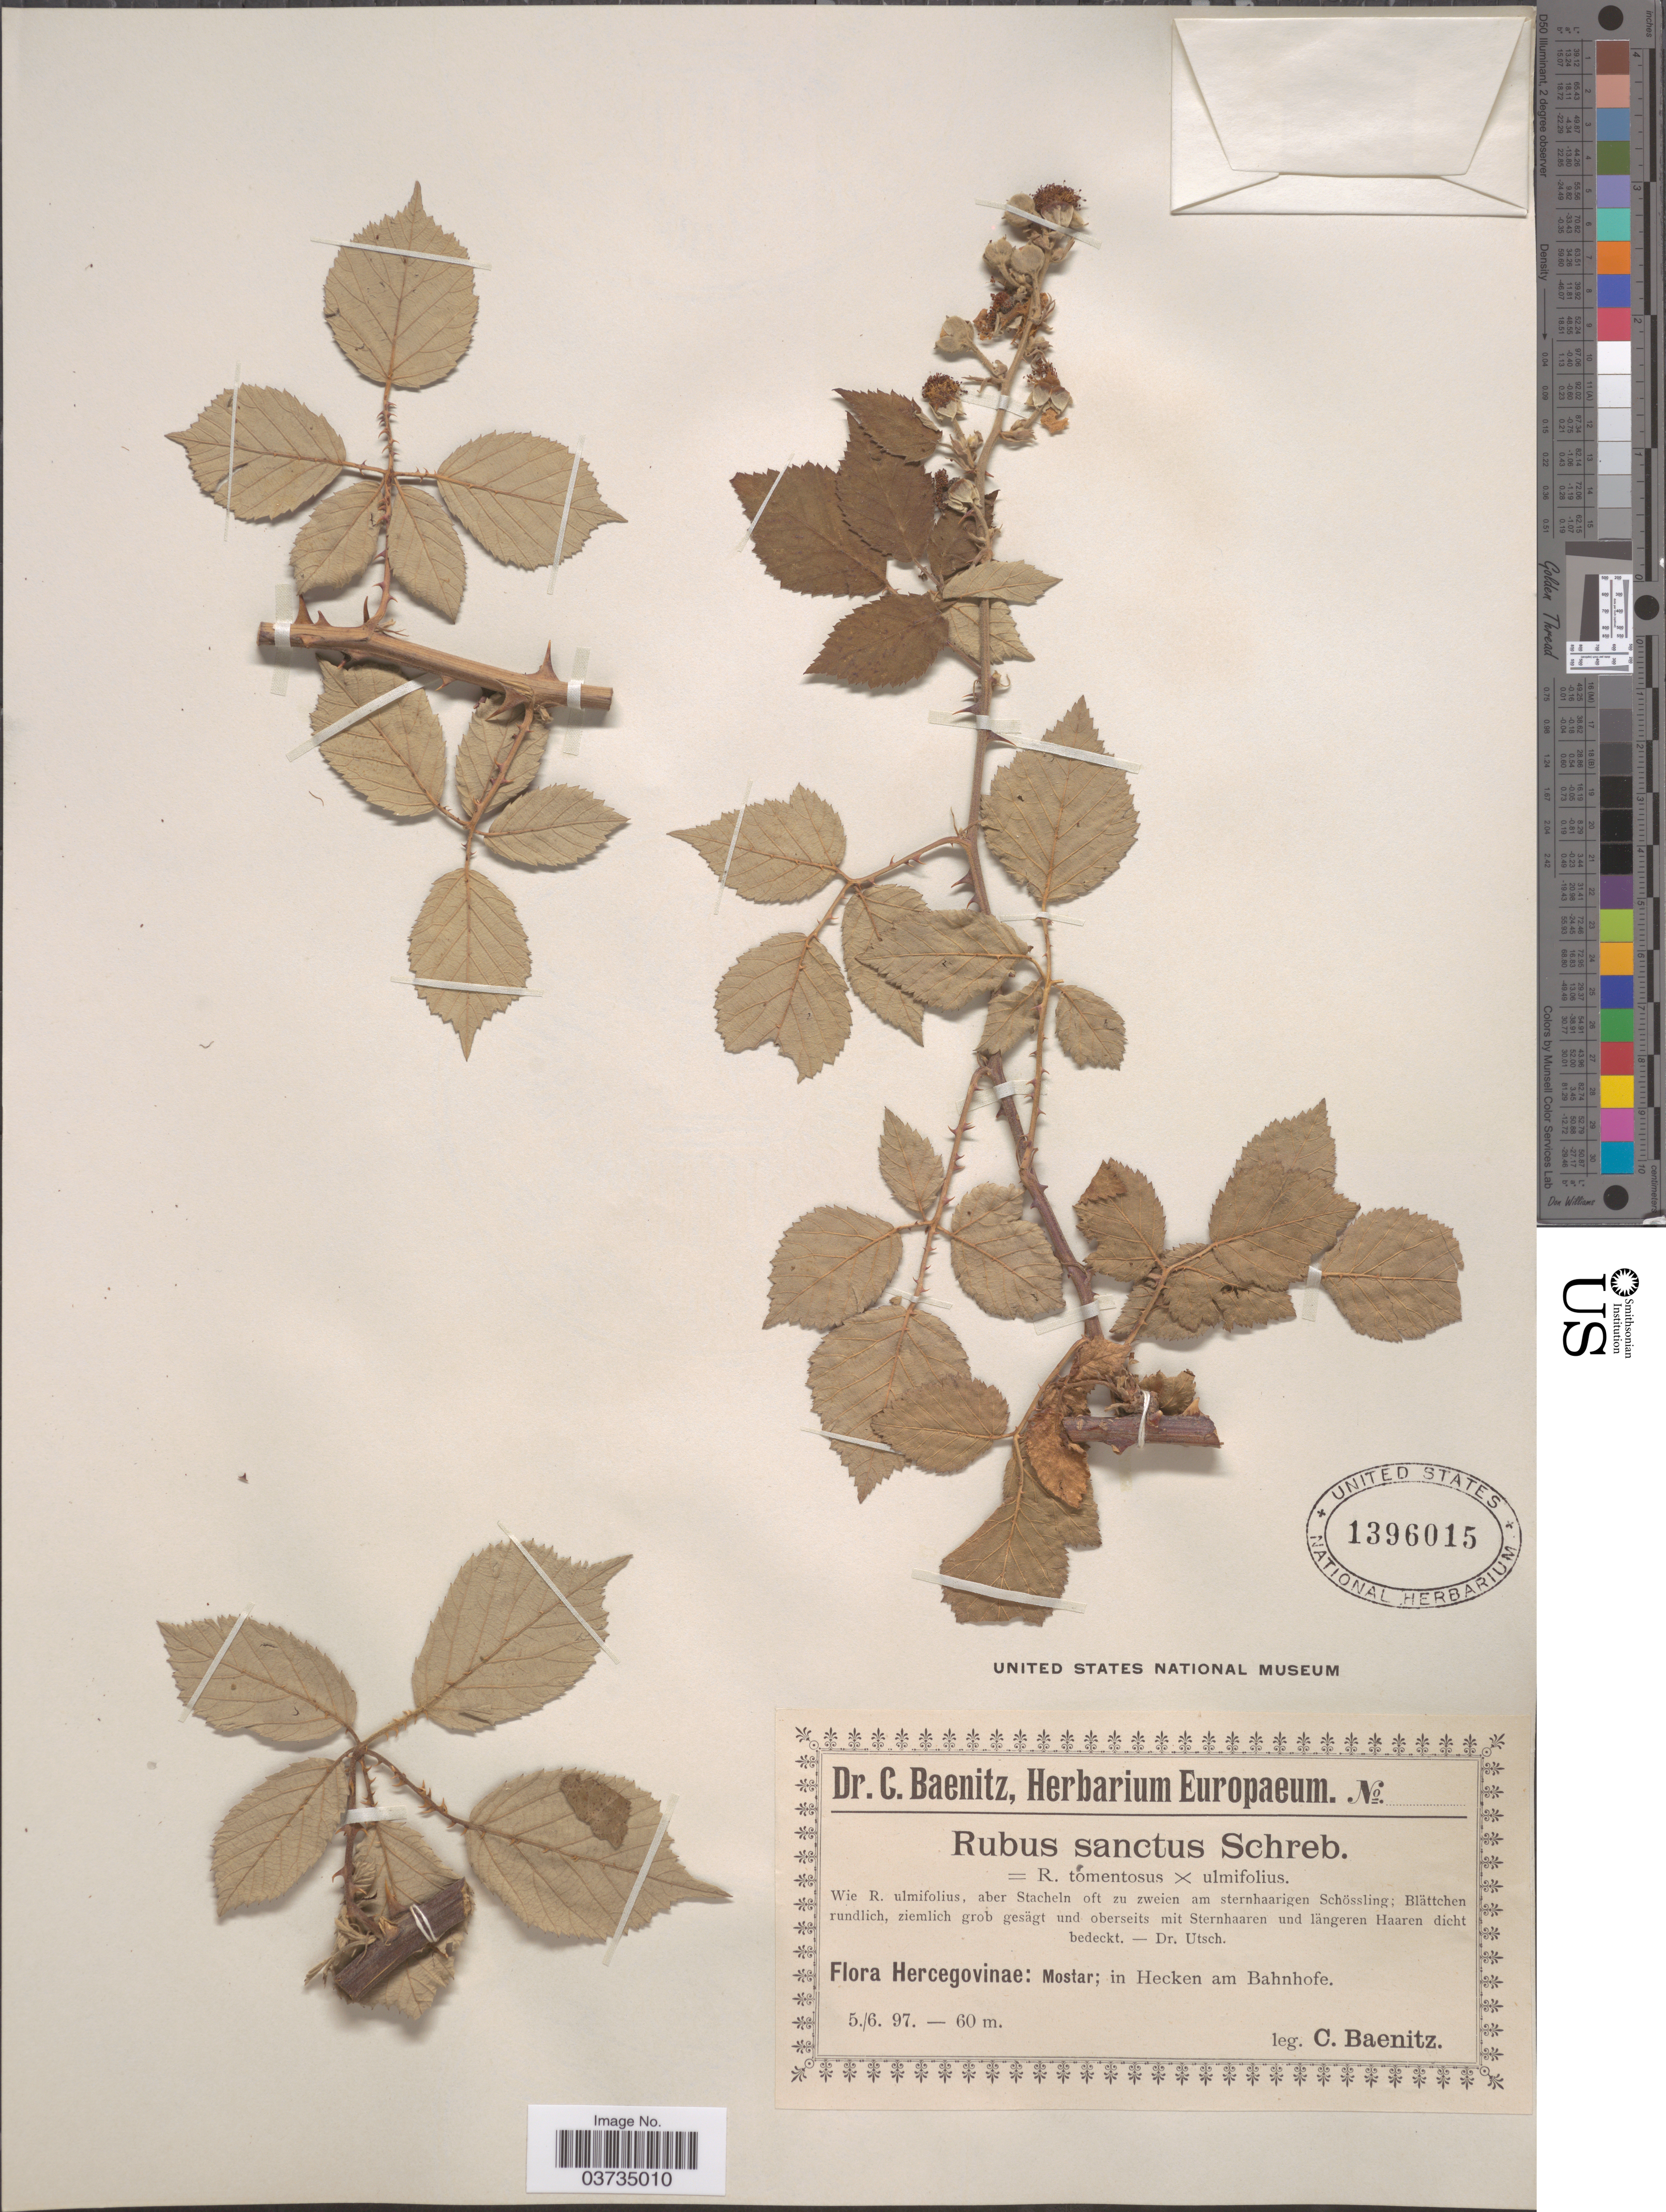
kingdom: Plantae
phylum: Tracheophyta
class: Magnoliopsida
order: Rosales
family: Rosaceae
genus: Rubus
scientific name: Rubus sanctus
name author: Schreb.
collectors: C. G. Baenitz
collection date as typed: Transcribed d/m/y: 5/6/97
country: Bosnia and Herzegovina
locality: Hercegovinae: Mostar; in Hecken am Bahnhofe.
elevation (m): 60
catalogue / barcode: US 1396015